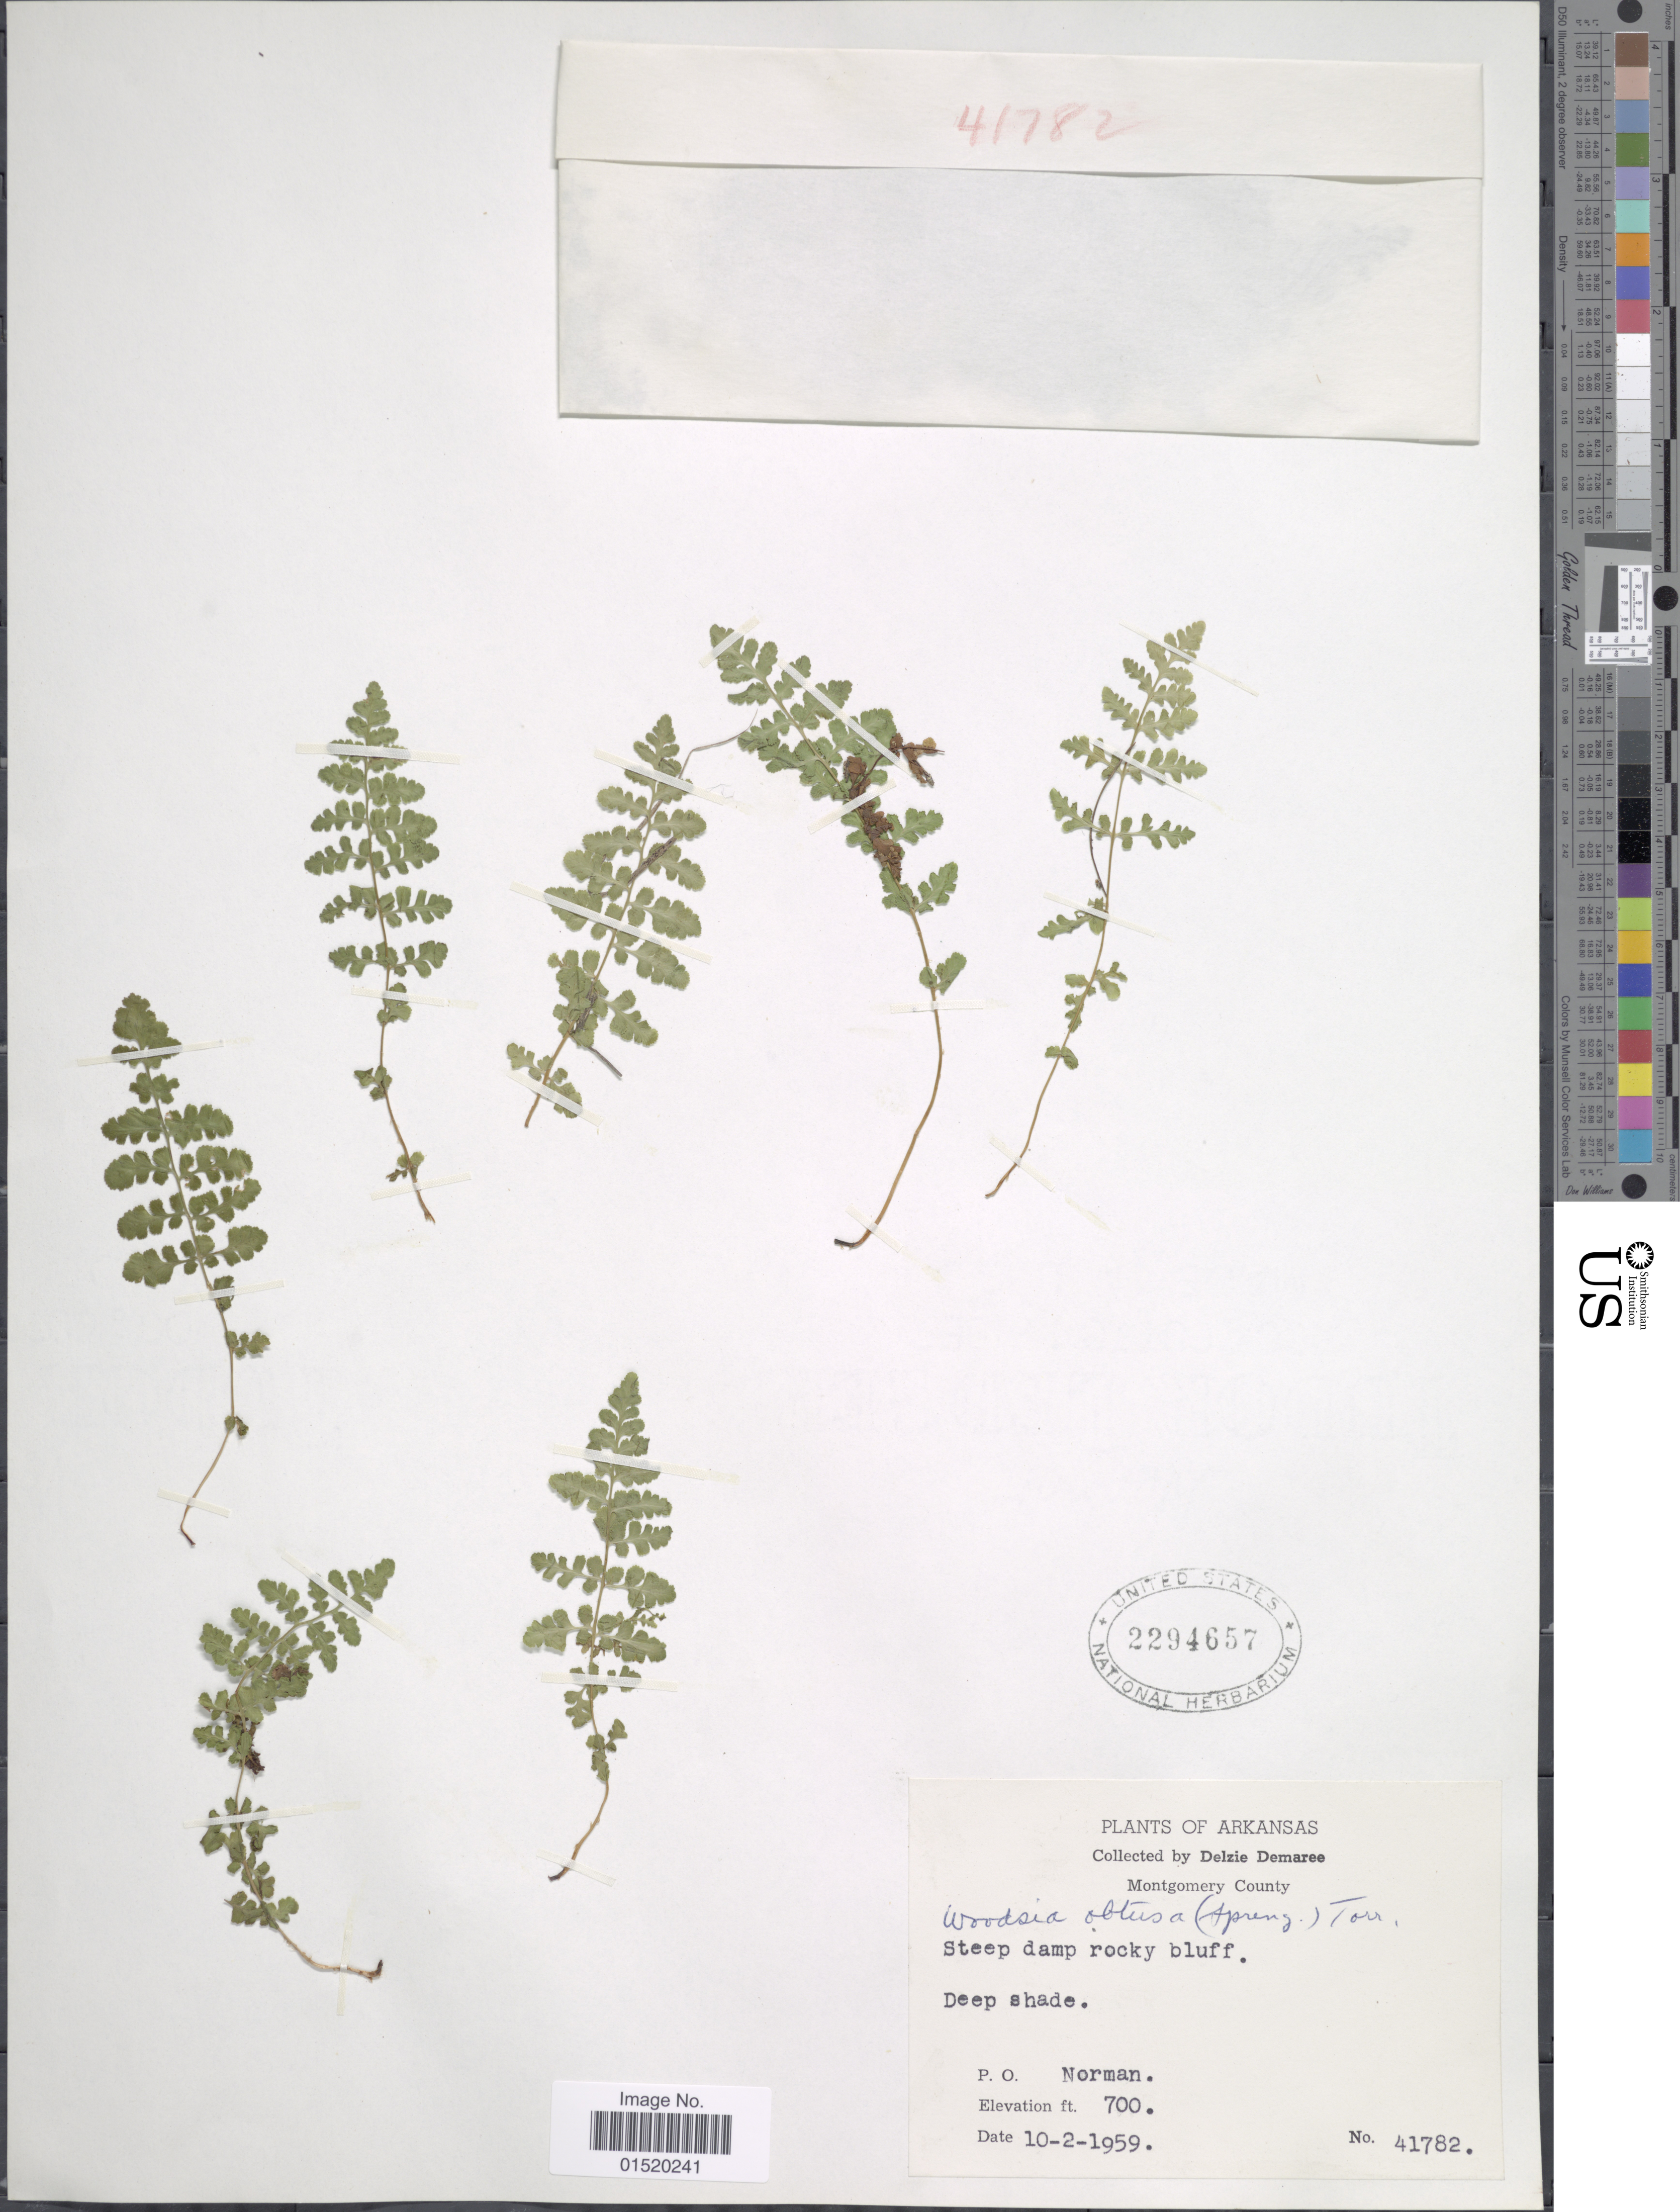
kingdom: Plantae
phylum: Tracheophyta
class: Polypodiopsida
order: Polypodiales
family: Woodsiaceae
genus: Woodsia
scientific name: Woodsia obtusa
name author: (Spreng.) Torr.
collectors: D. Demaree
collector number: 41782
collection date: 1959-10-02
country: United States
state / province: Arkansas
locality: Montgonemry County, Deep shade, P.O. Norman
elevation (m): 213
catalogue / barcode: US 2294657